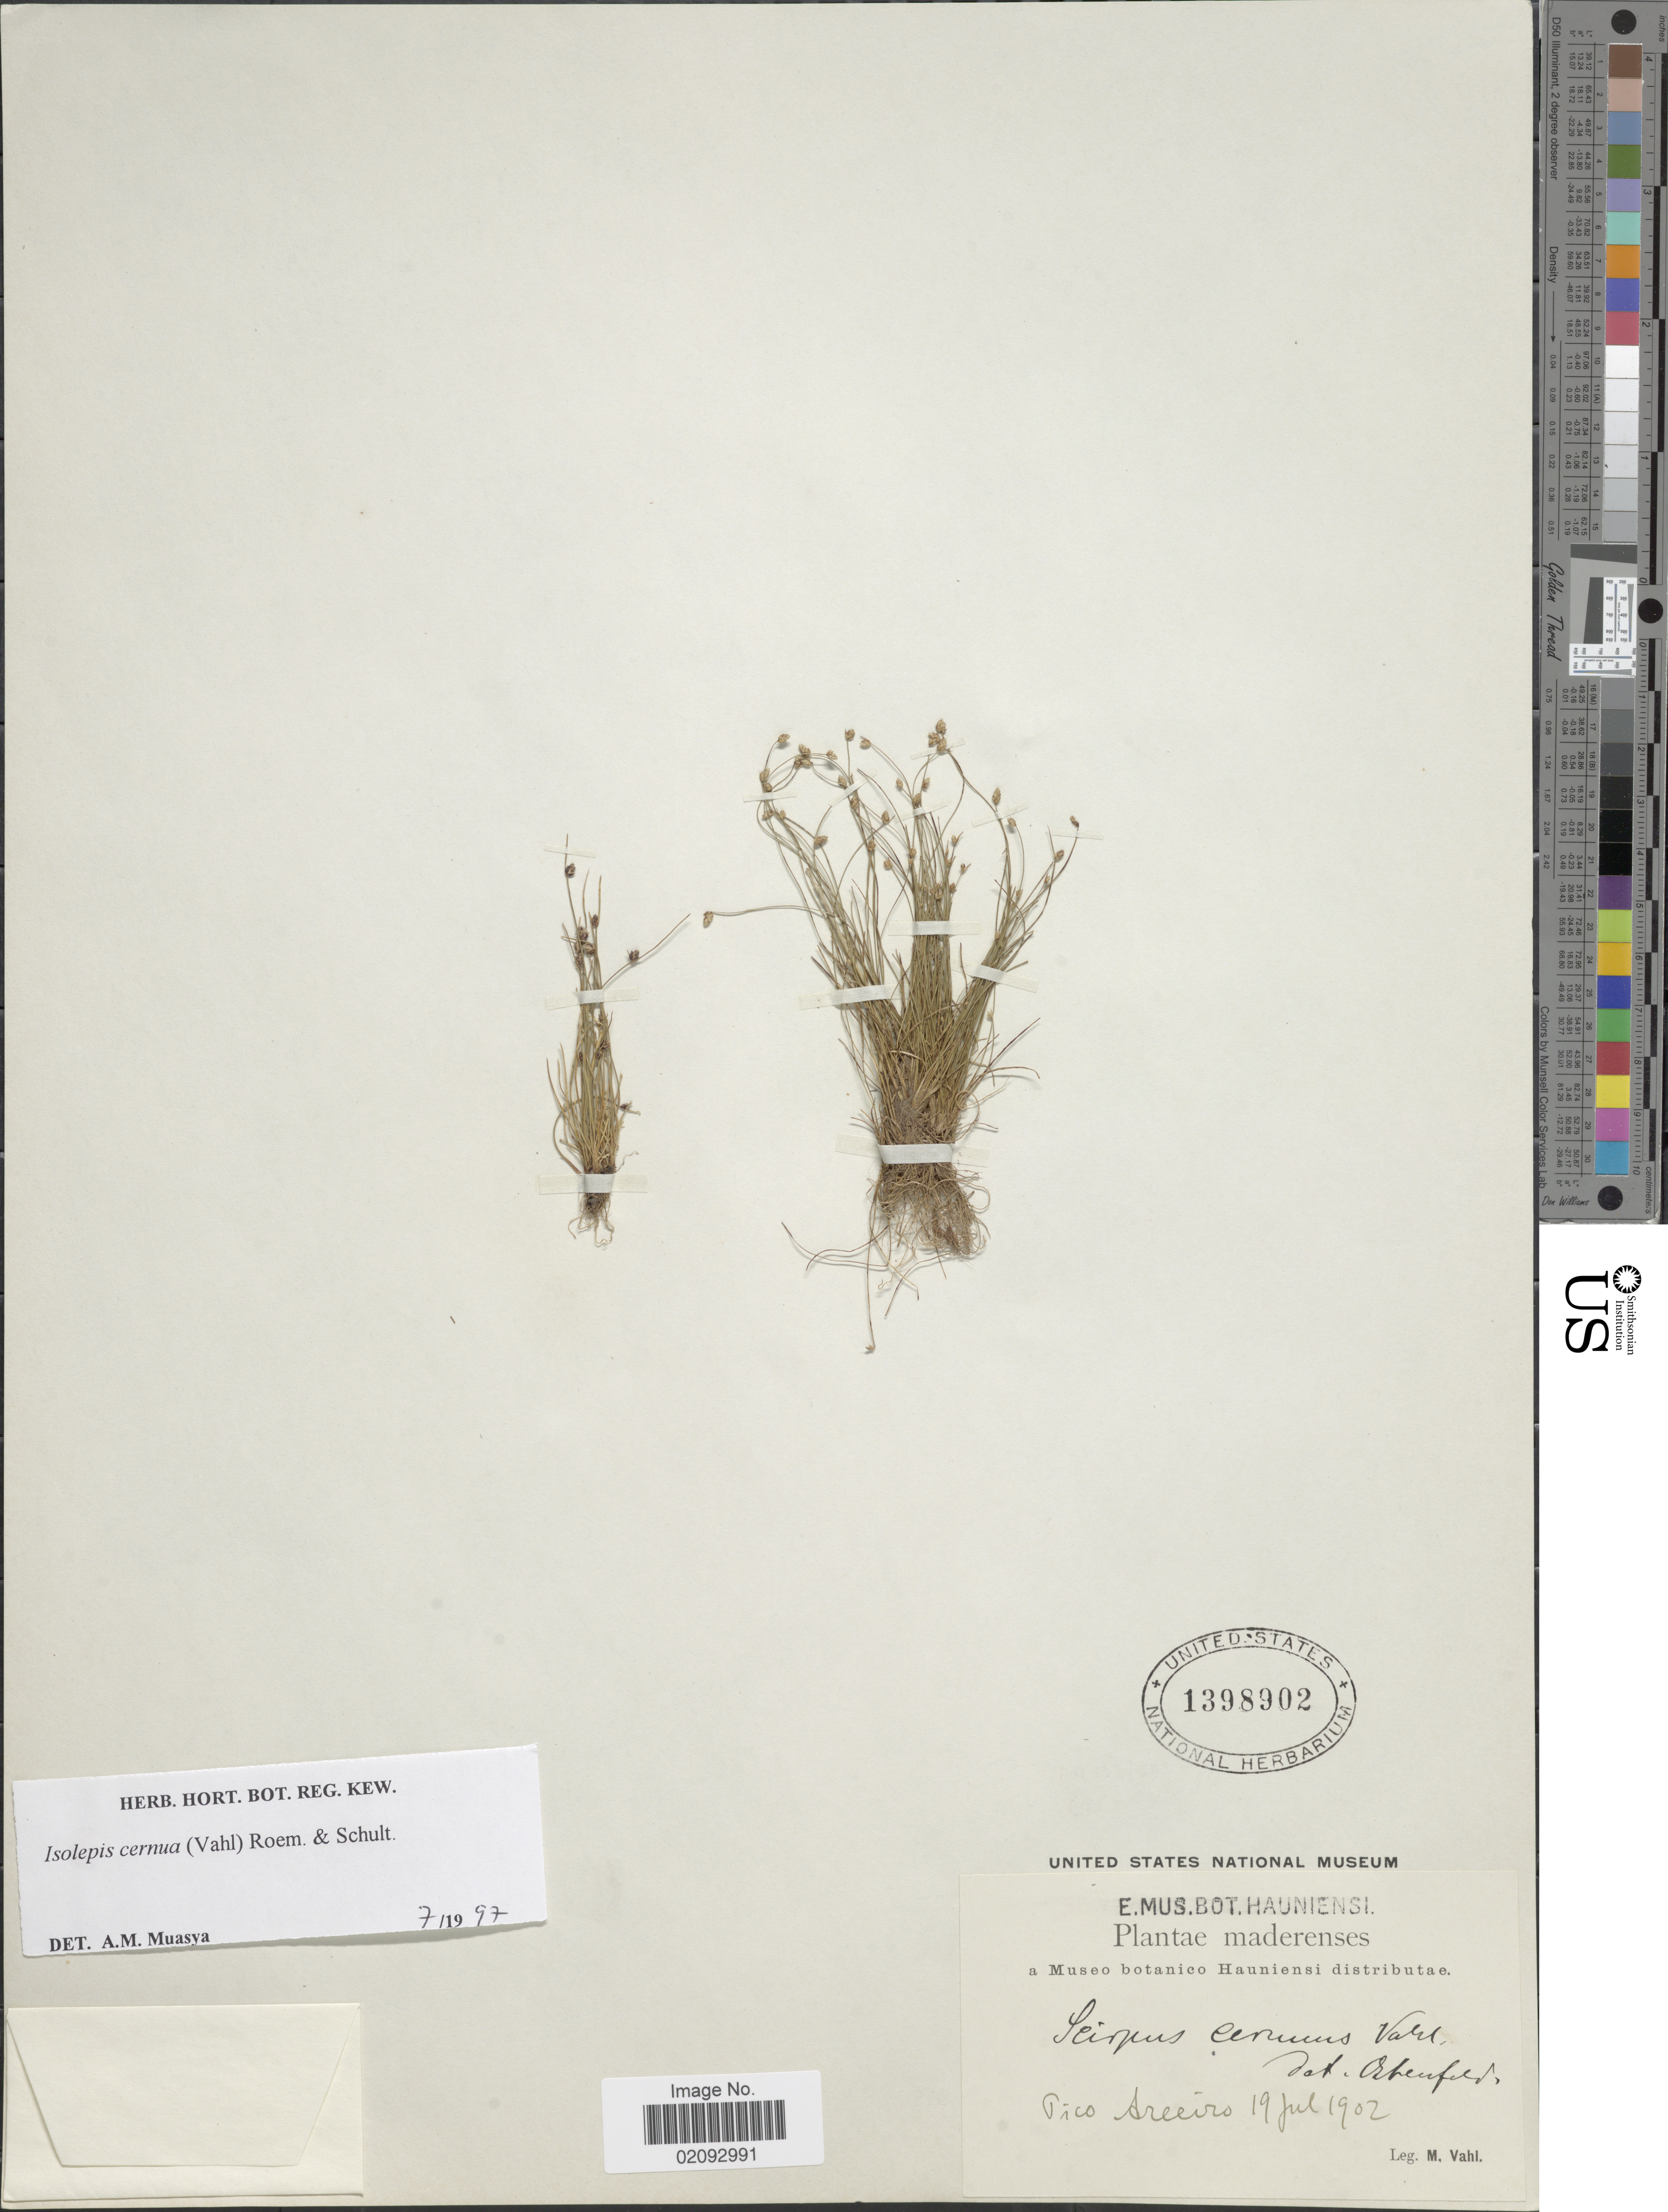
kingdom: Plantae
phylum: Tracheophyta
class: Liliopsida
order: Poales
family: Cyperaceae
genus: Isolepis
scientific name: Isolepis cernua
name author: (Vahl) Roem. & Schult.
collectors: M. Vahl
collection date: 1902-07-19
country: Portugal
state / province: Madeira (Aut. Reg.)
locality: Maderenses, Pico do Arieiro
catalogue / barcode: US 1398902